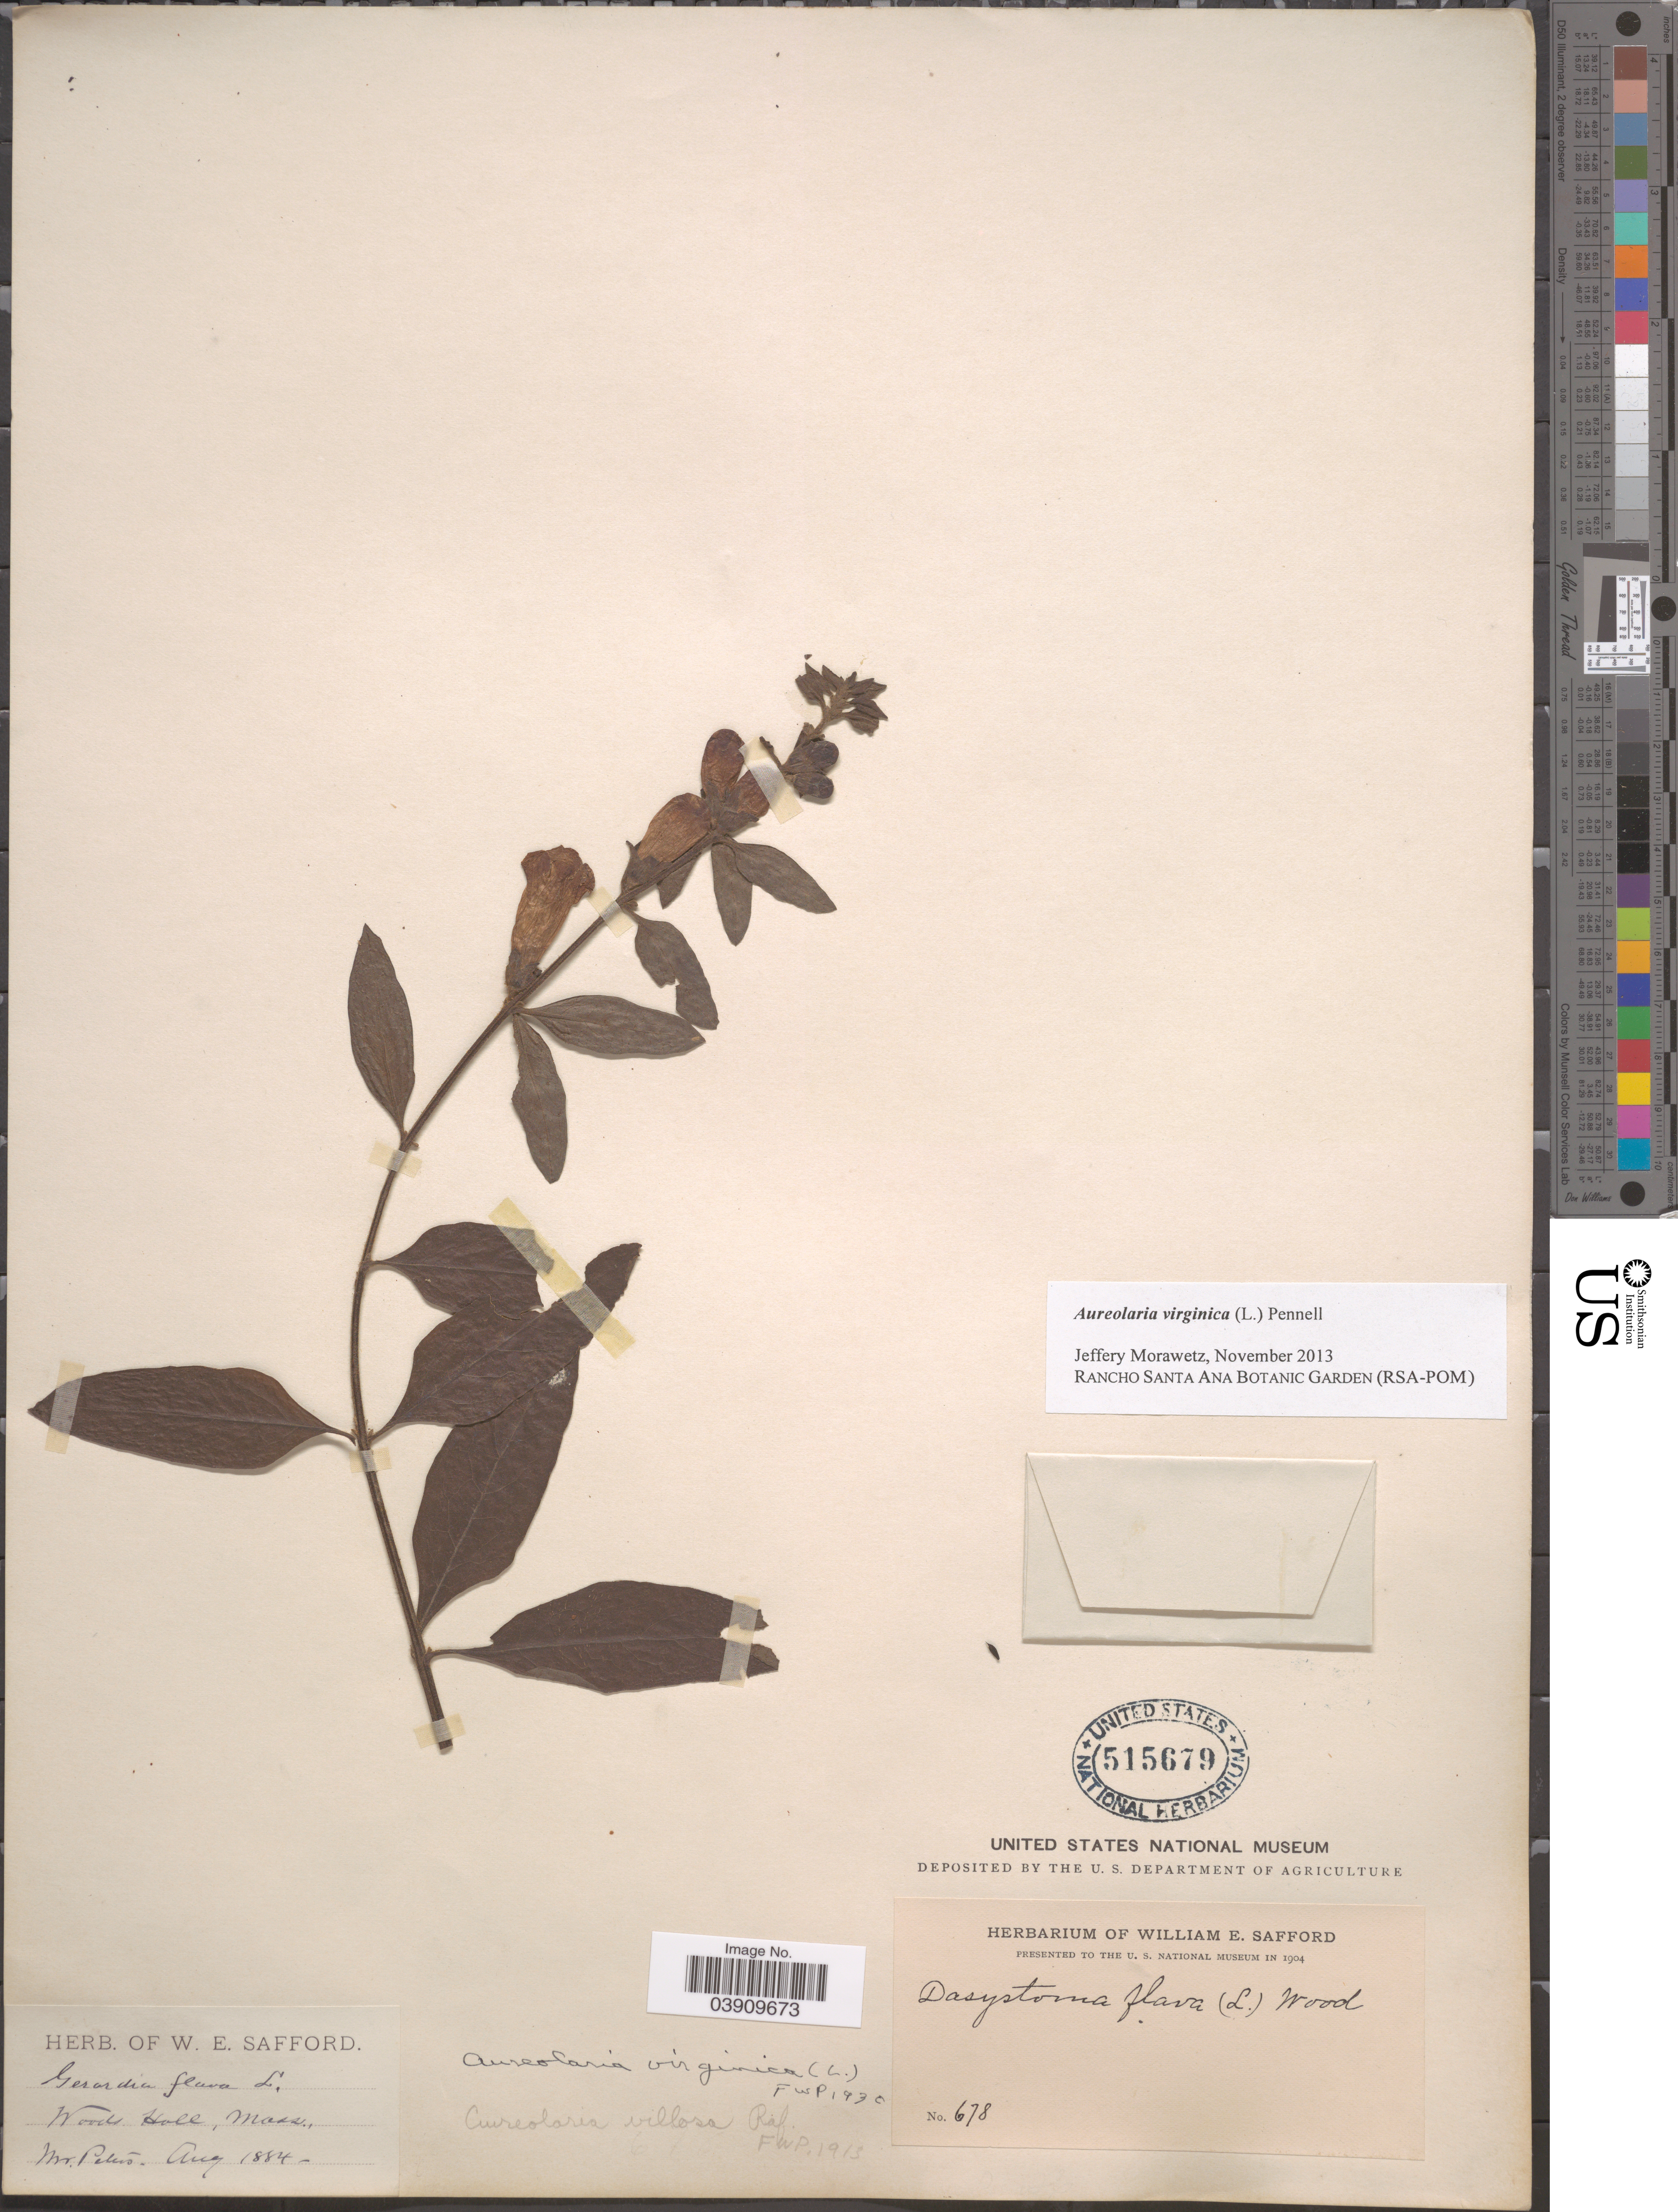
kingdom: Plantae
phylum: Tracheophyta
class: Magnoliopsida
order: Lamiales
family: Orobanchaceae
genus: Aureolaria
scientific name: Aureolaria virginica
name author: (L.) Pennell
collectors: -. Peters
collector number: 678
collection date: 1884-08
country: United States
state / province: Massachusetts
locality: Woods Holl.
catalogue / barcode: US 515679